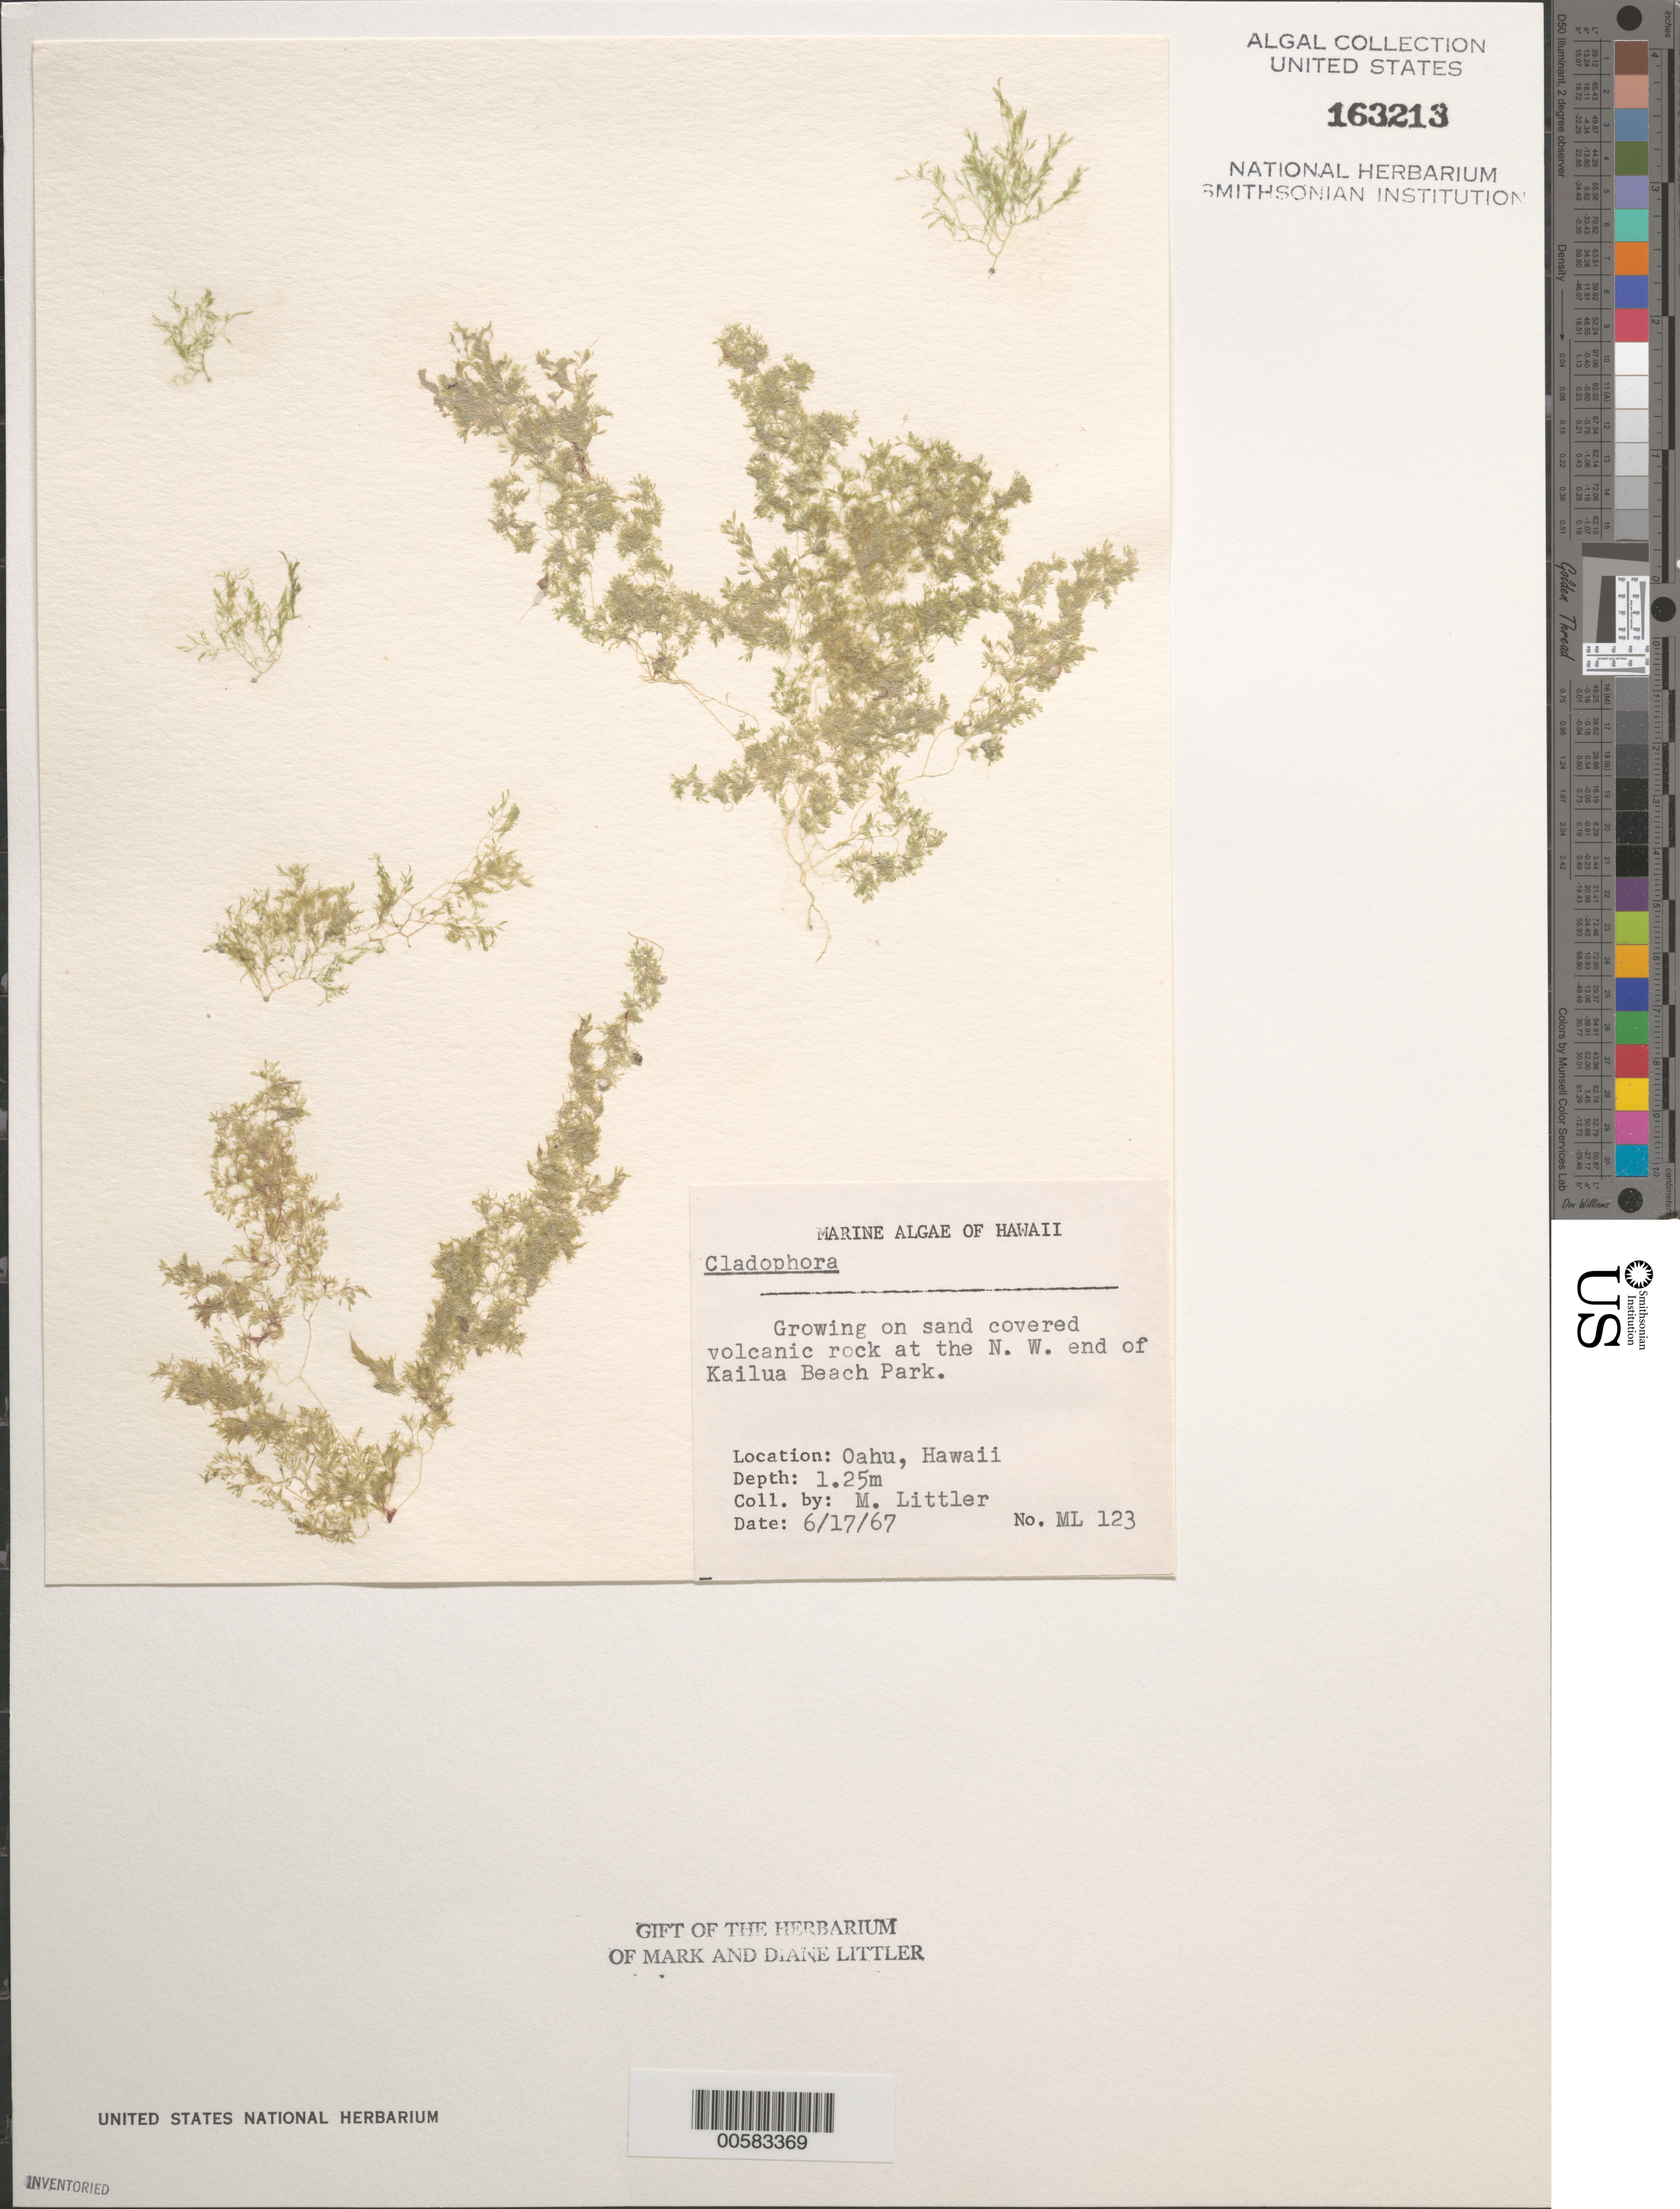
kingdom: Plantae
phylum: Chlorophyta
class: Ulvophyceae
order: Cladophorales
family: Cladophoraceae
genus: Cladophora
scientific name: Cladophora sp.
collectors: M. M. Littler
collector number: ML 123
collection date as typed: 17 Jun 1967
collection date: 1967-06-17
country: United States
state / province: Hawaii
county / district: Honolulu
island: Oahu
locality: Kailua Beach Park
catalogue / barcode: US 163213